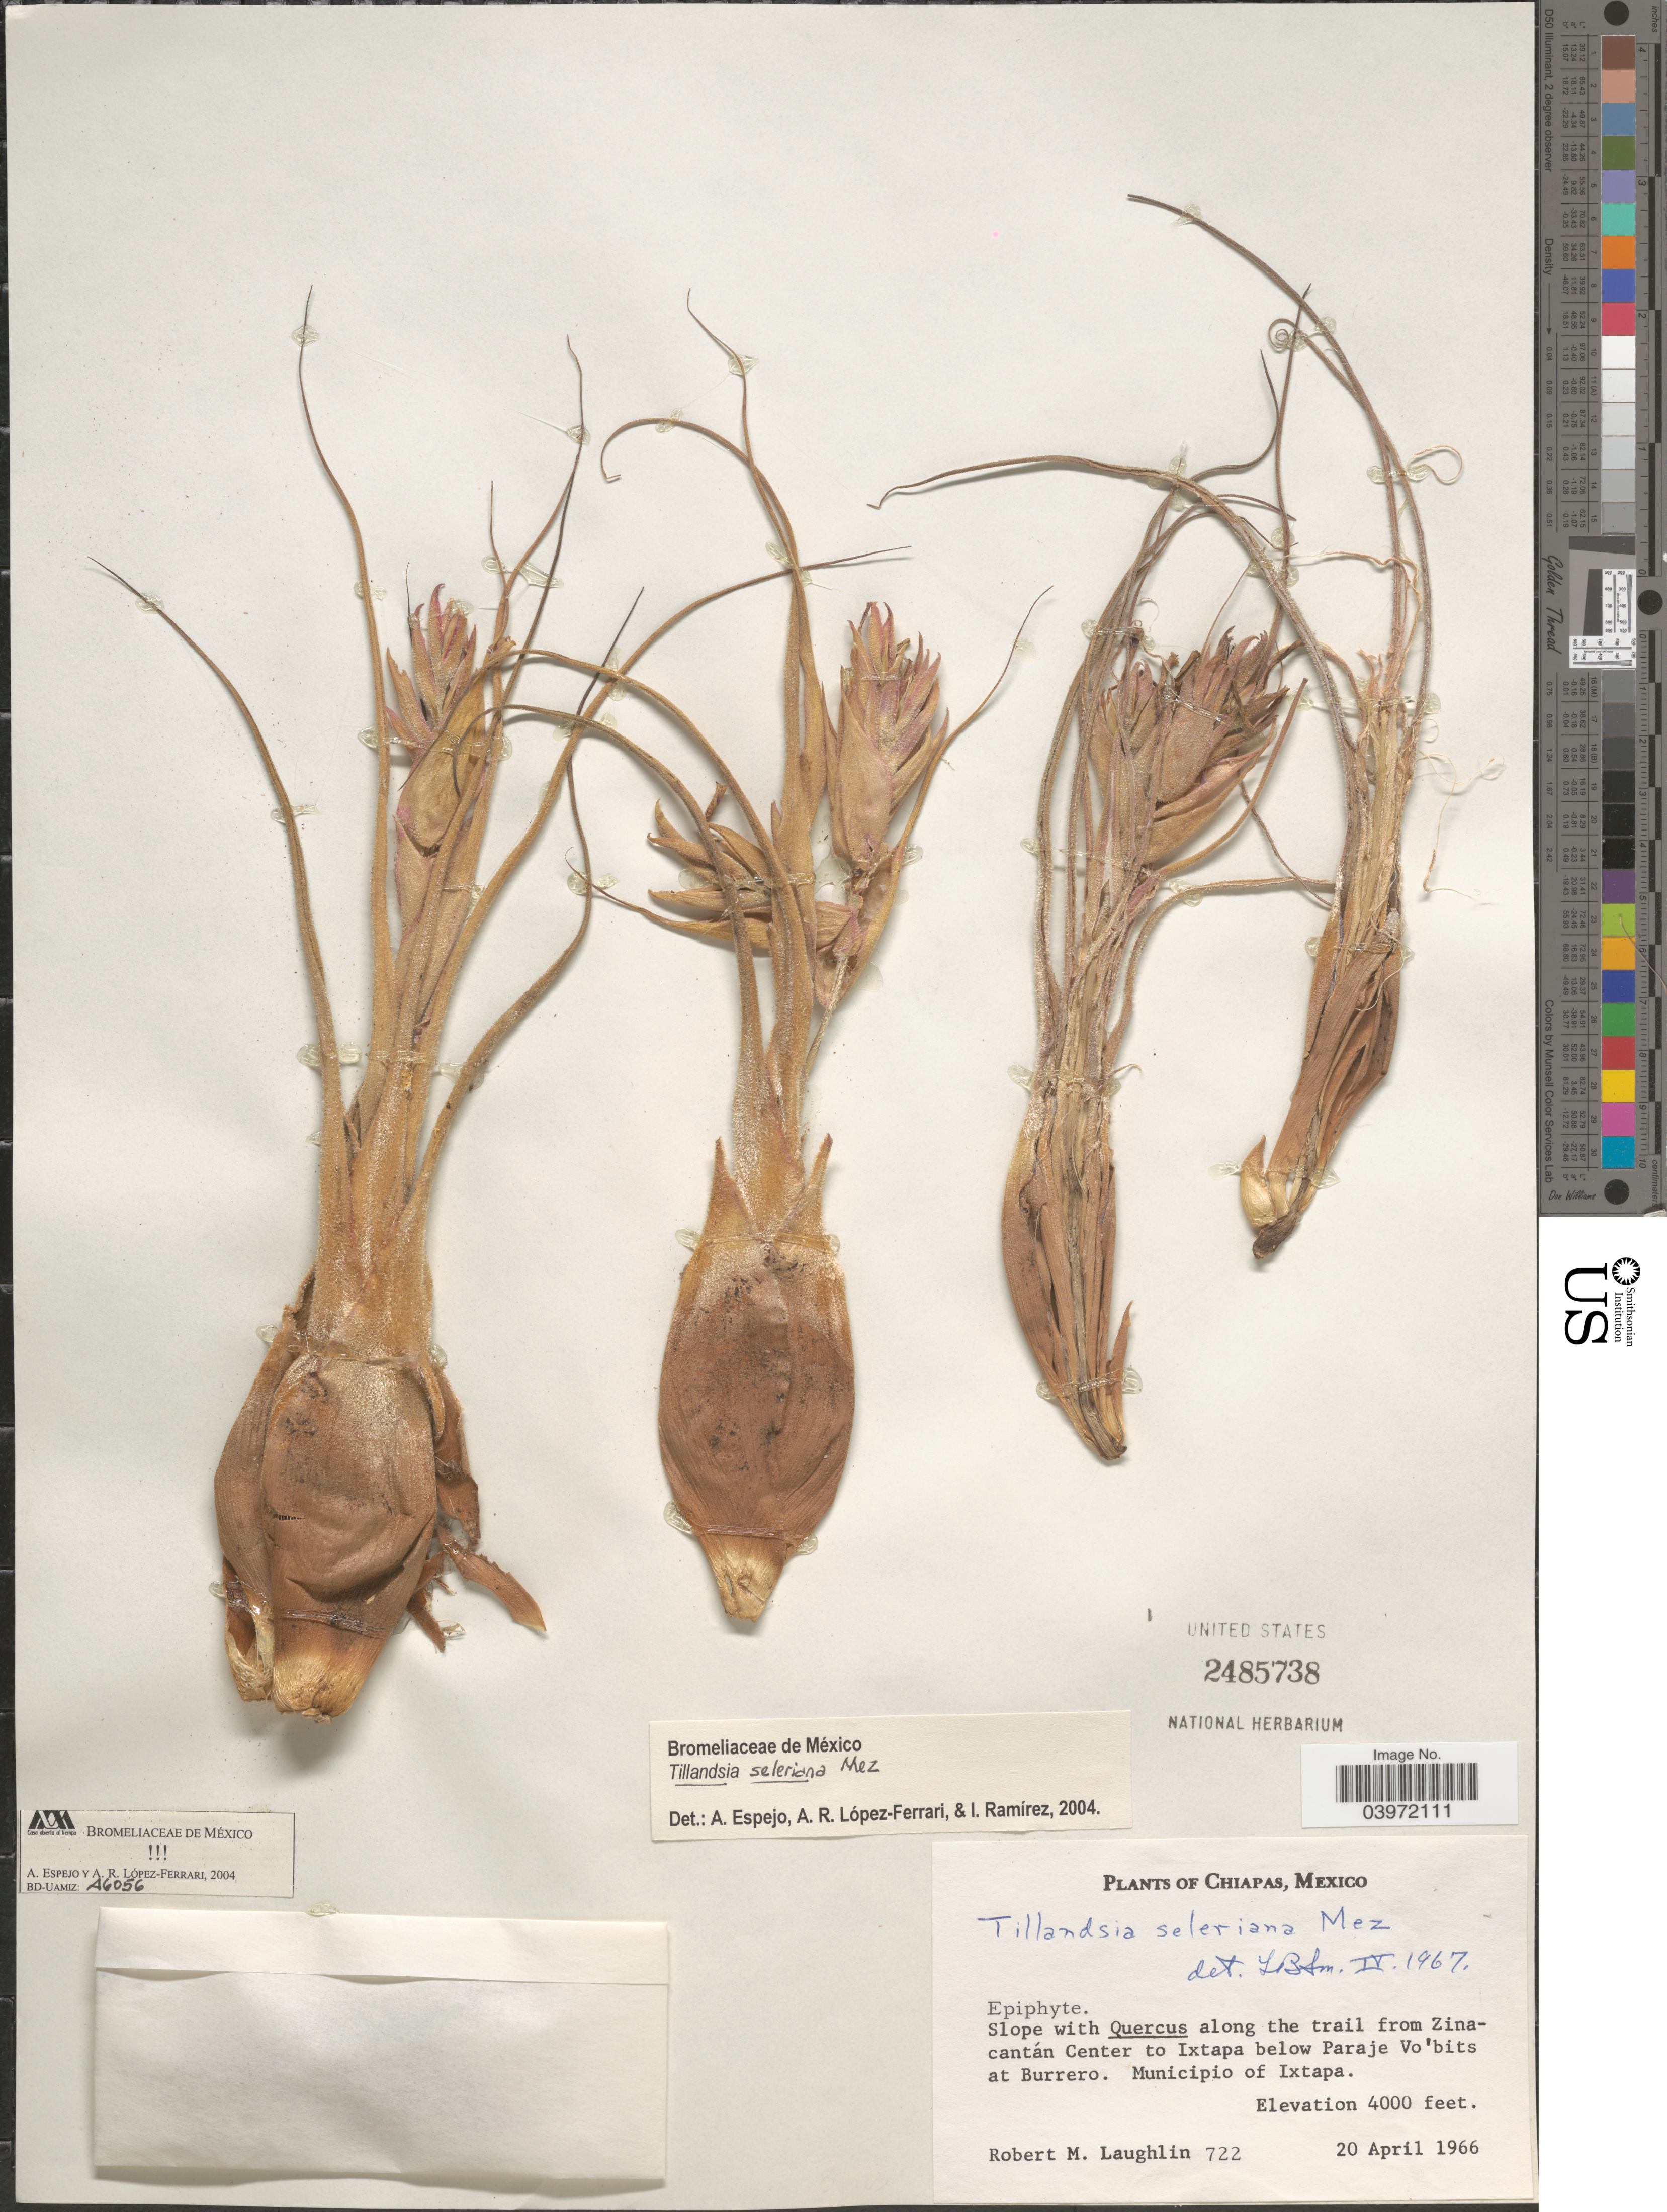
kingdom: Plantae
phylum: Tracheophyta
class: Liliopsida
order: Poales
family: Bromeliaceae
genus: Tillandsia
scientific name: Tillandsia seleriana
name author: Mez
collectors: R. M. Laughlin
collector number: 722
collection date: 1966-04-20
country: Mexico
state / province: Chiapas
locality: Along the trail from Zinacantán Center to Ixtapa below Paraje Vo'bits at Burrero. Municipio of Ixtapa.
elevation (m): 1219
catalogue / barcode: US 2485738